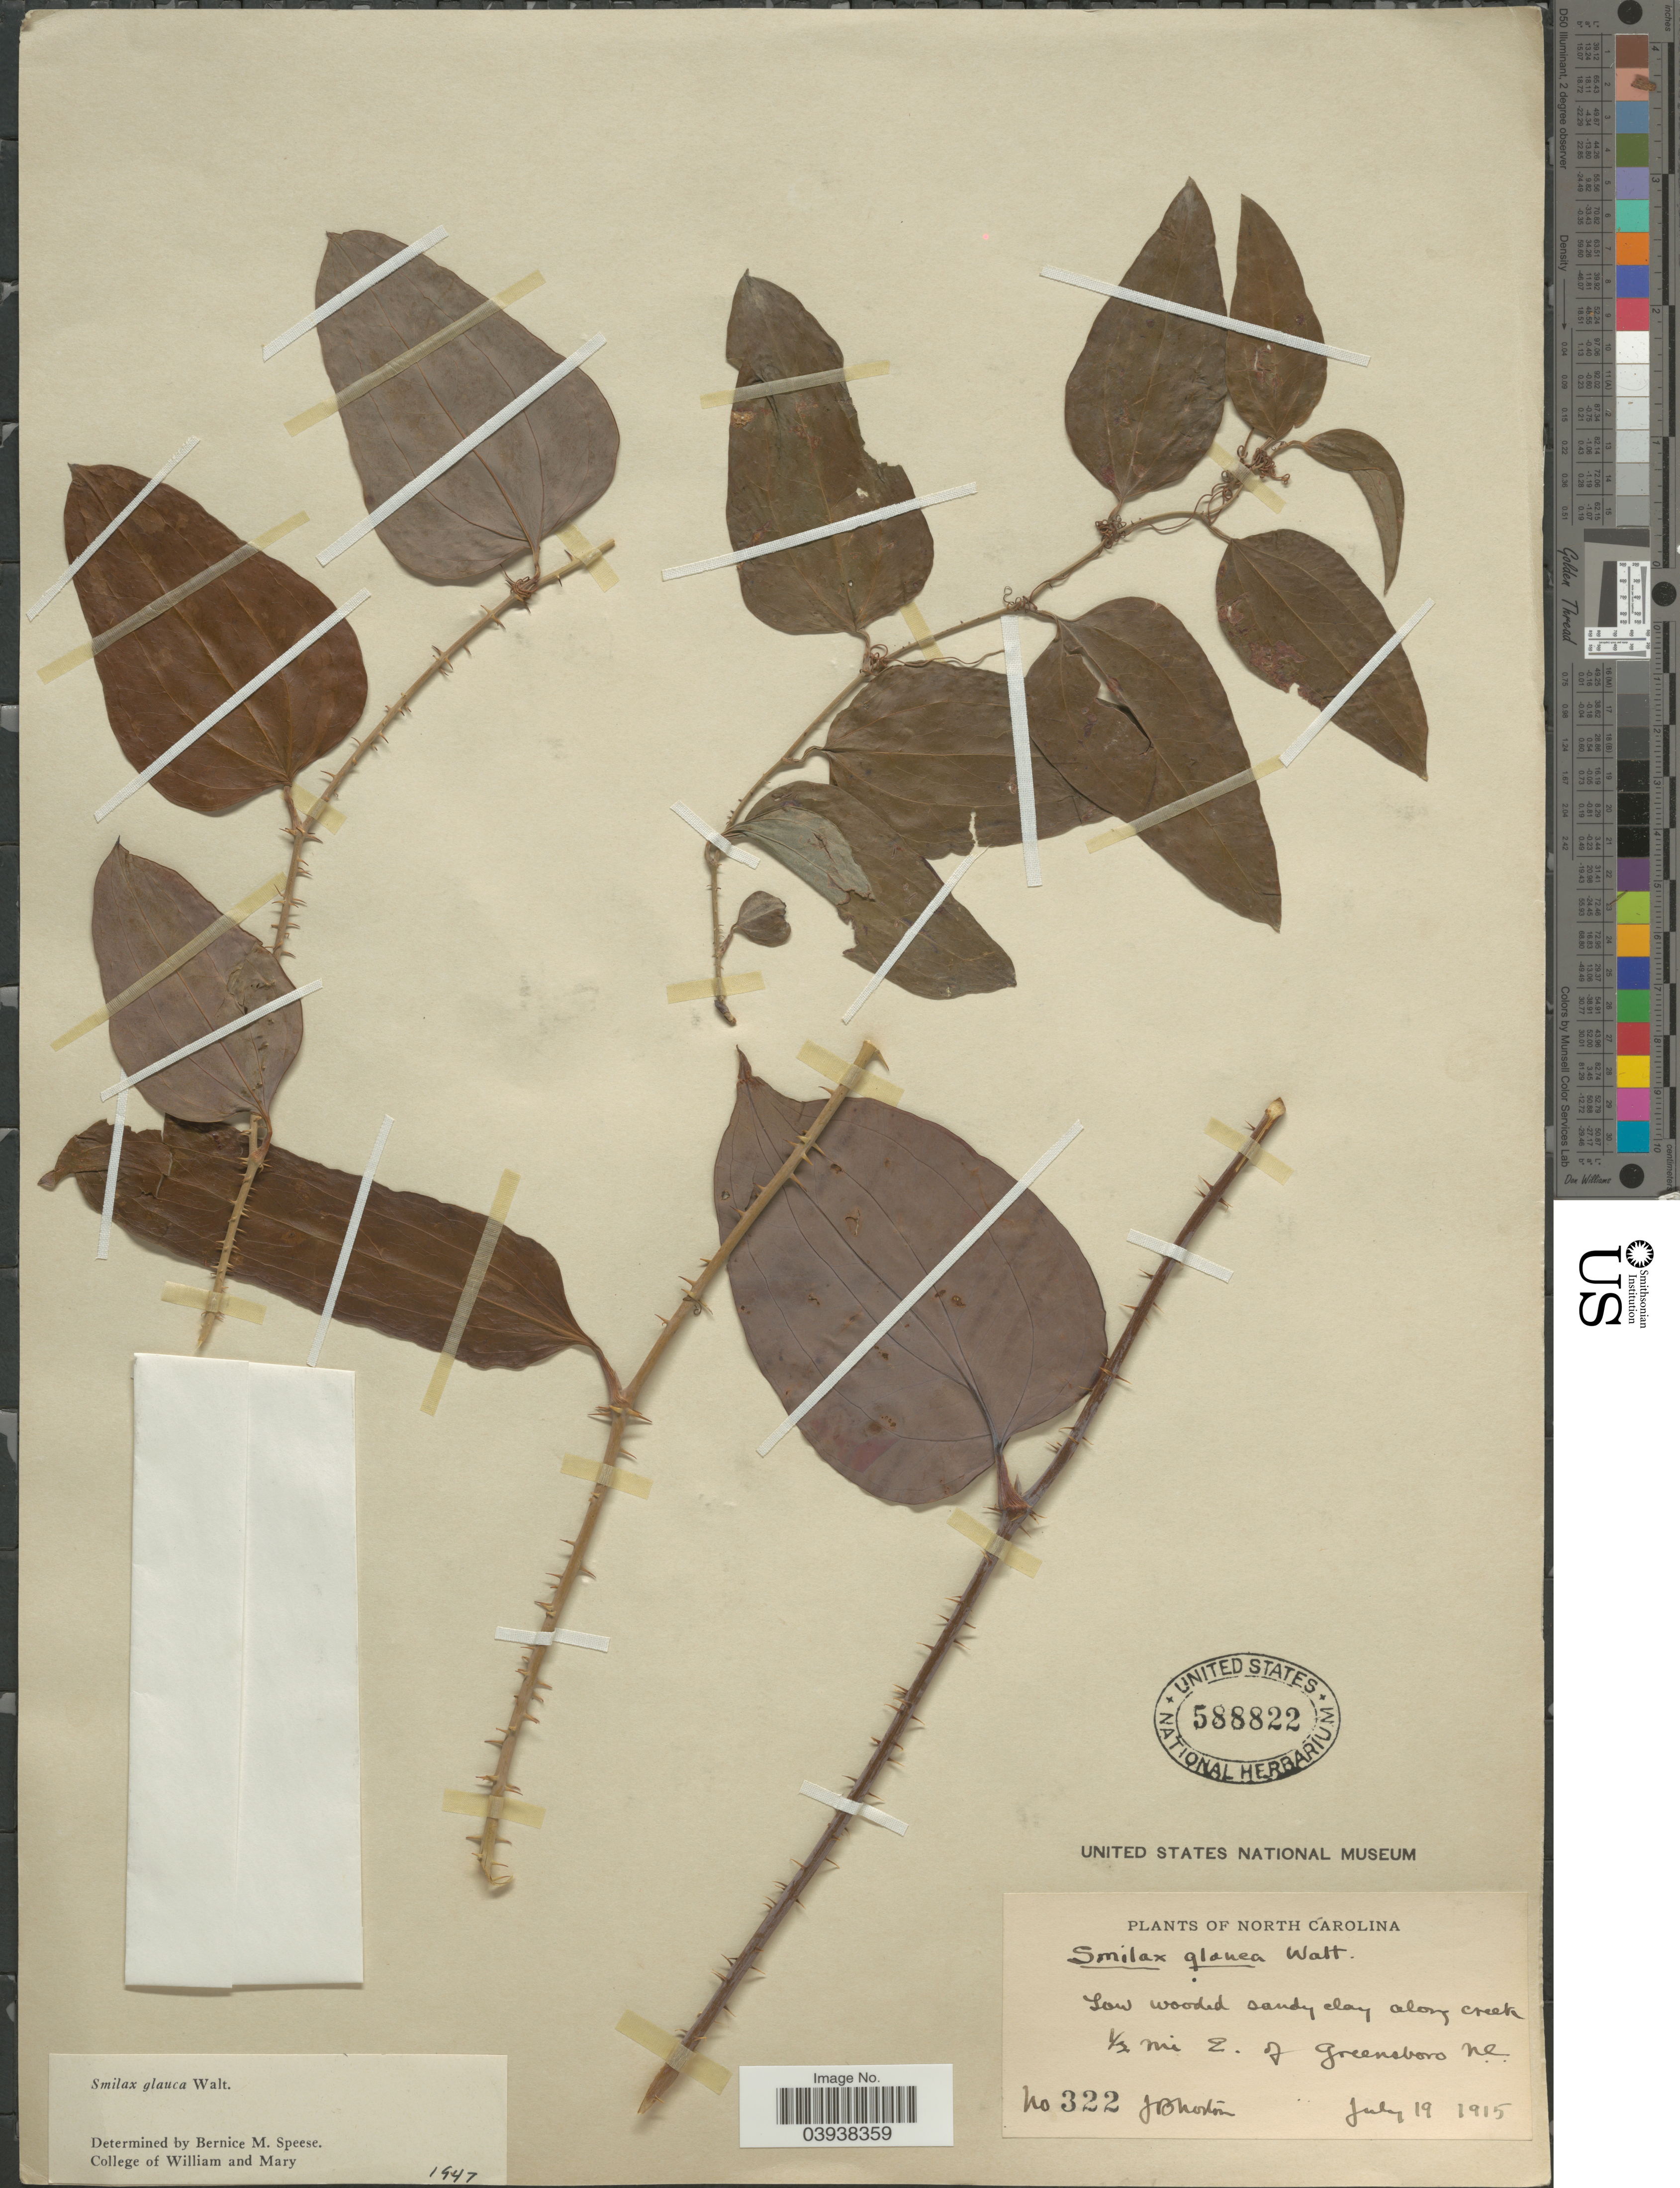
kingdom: Plantae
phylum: Tracheophyta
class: Liliopsida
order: Liliales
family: Smilacaceae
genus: Smilax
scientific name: Smilax glauca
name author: Walter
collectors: J. B. Norton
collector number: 322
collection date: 1915-07-19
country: United States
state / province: North Carolina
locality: ½ mi E. of Greensboro.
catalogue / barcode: US 588822